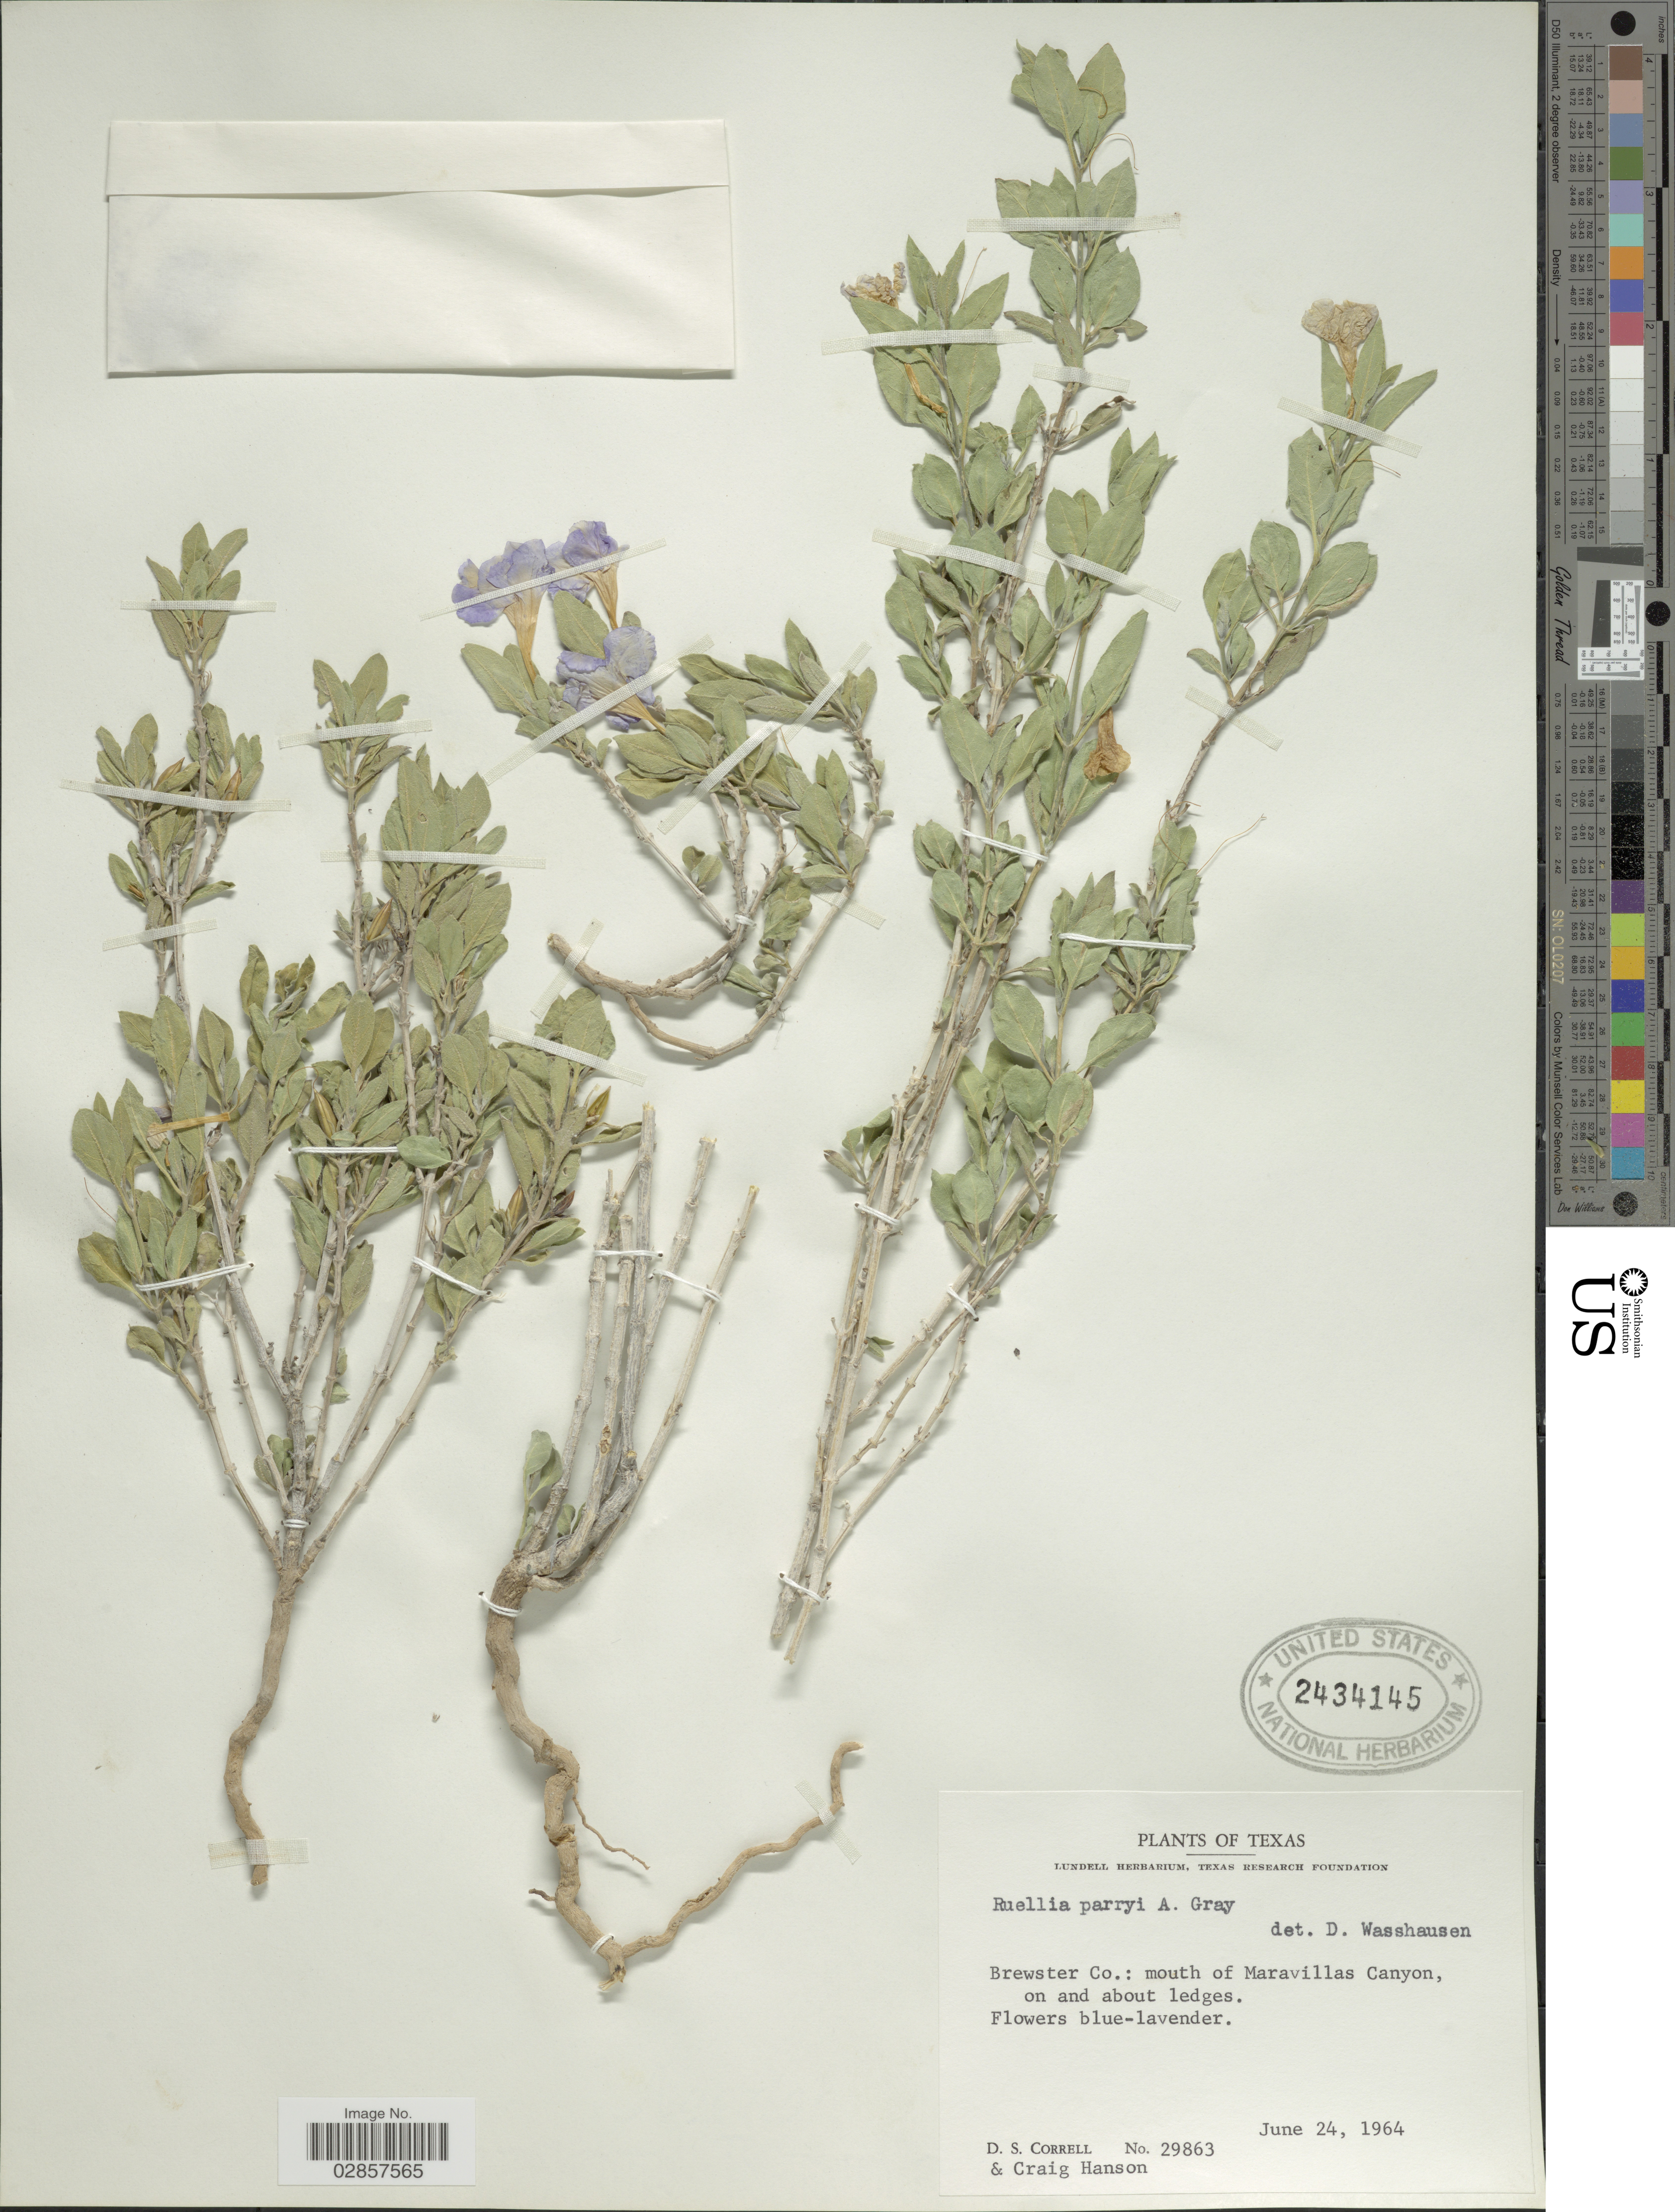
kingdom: Plantae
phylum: Tracheophyta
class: Magnoliopsida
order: Lamiales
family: Acanthaceae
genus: Ruellia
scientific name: Ruellia parryi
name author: A. Gray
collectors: D. S. Correll & C. Hanson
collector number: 29863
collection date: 1964-06-24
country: United States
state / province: Texas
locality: Brewster Co., mouth of Maravillas Canyon, on and about ledges.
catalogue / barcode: US 2434145